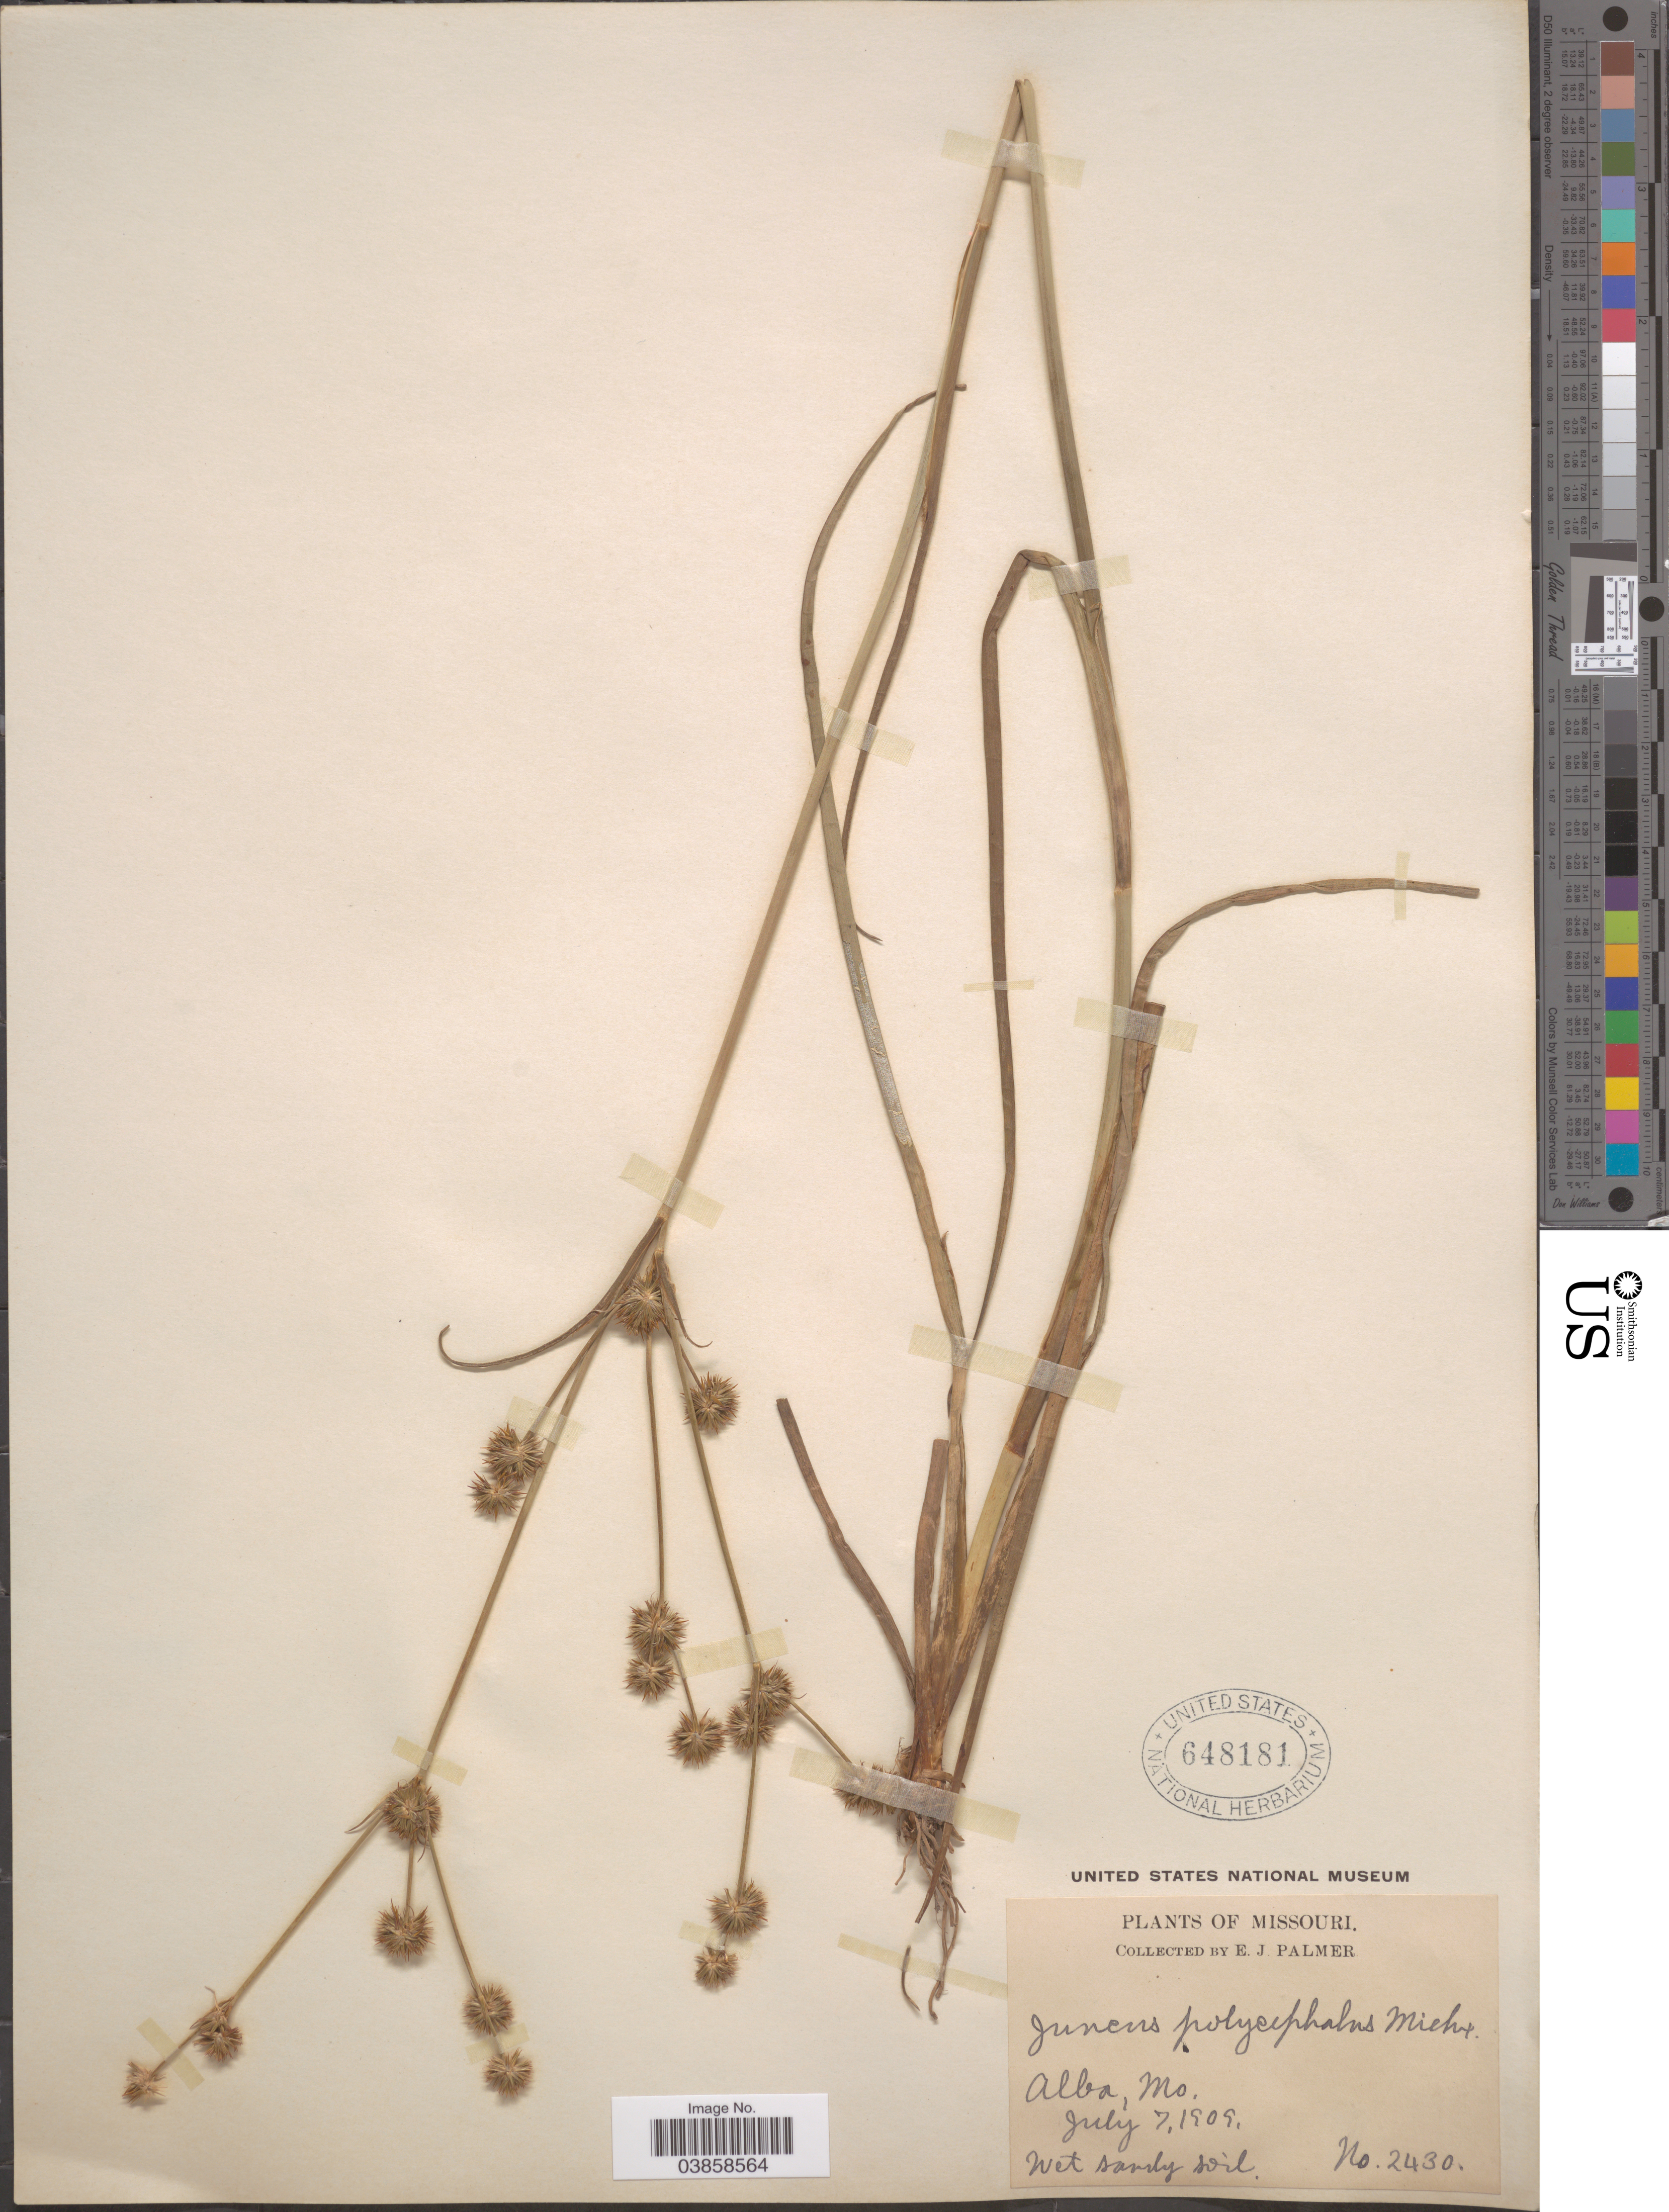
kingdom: Plantae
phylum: Tracheophyta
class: Liliopsida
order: Poales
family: Juncaceae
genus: Juncus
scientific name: Juncus validus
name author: Coville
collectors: E. J. Palmer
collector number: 2430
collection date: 1909-07-07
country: United States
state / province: Missouri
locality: Alba.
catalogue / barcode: US 648181